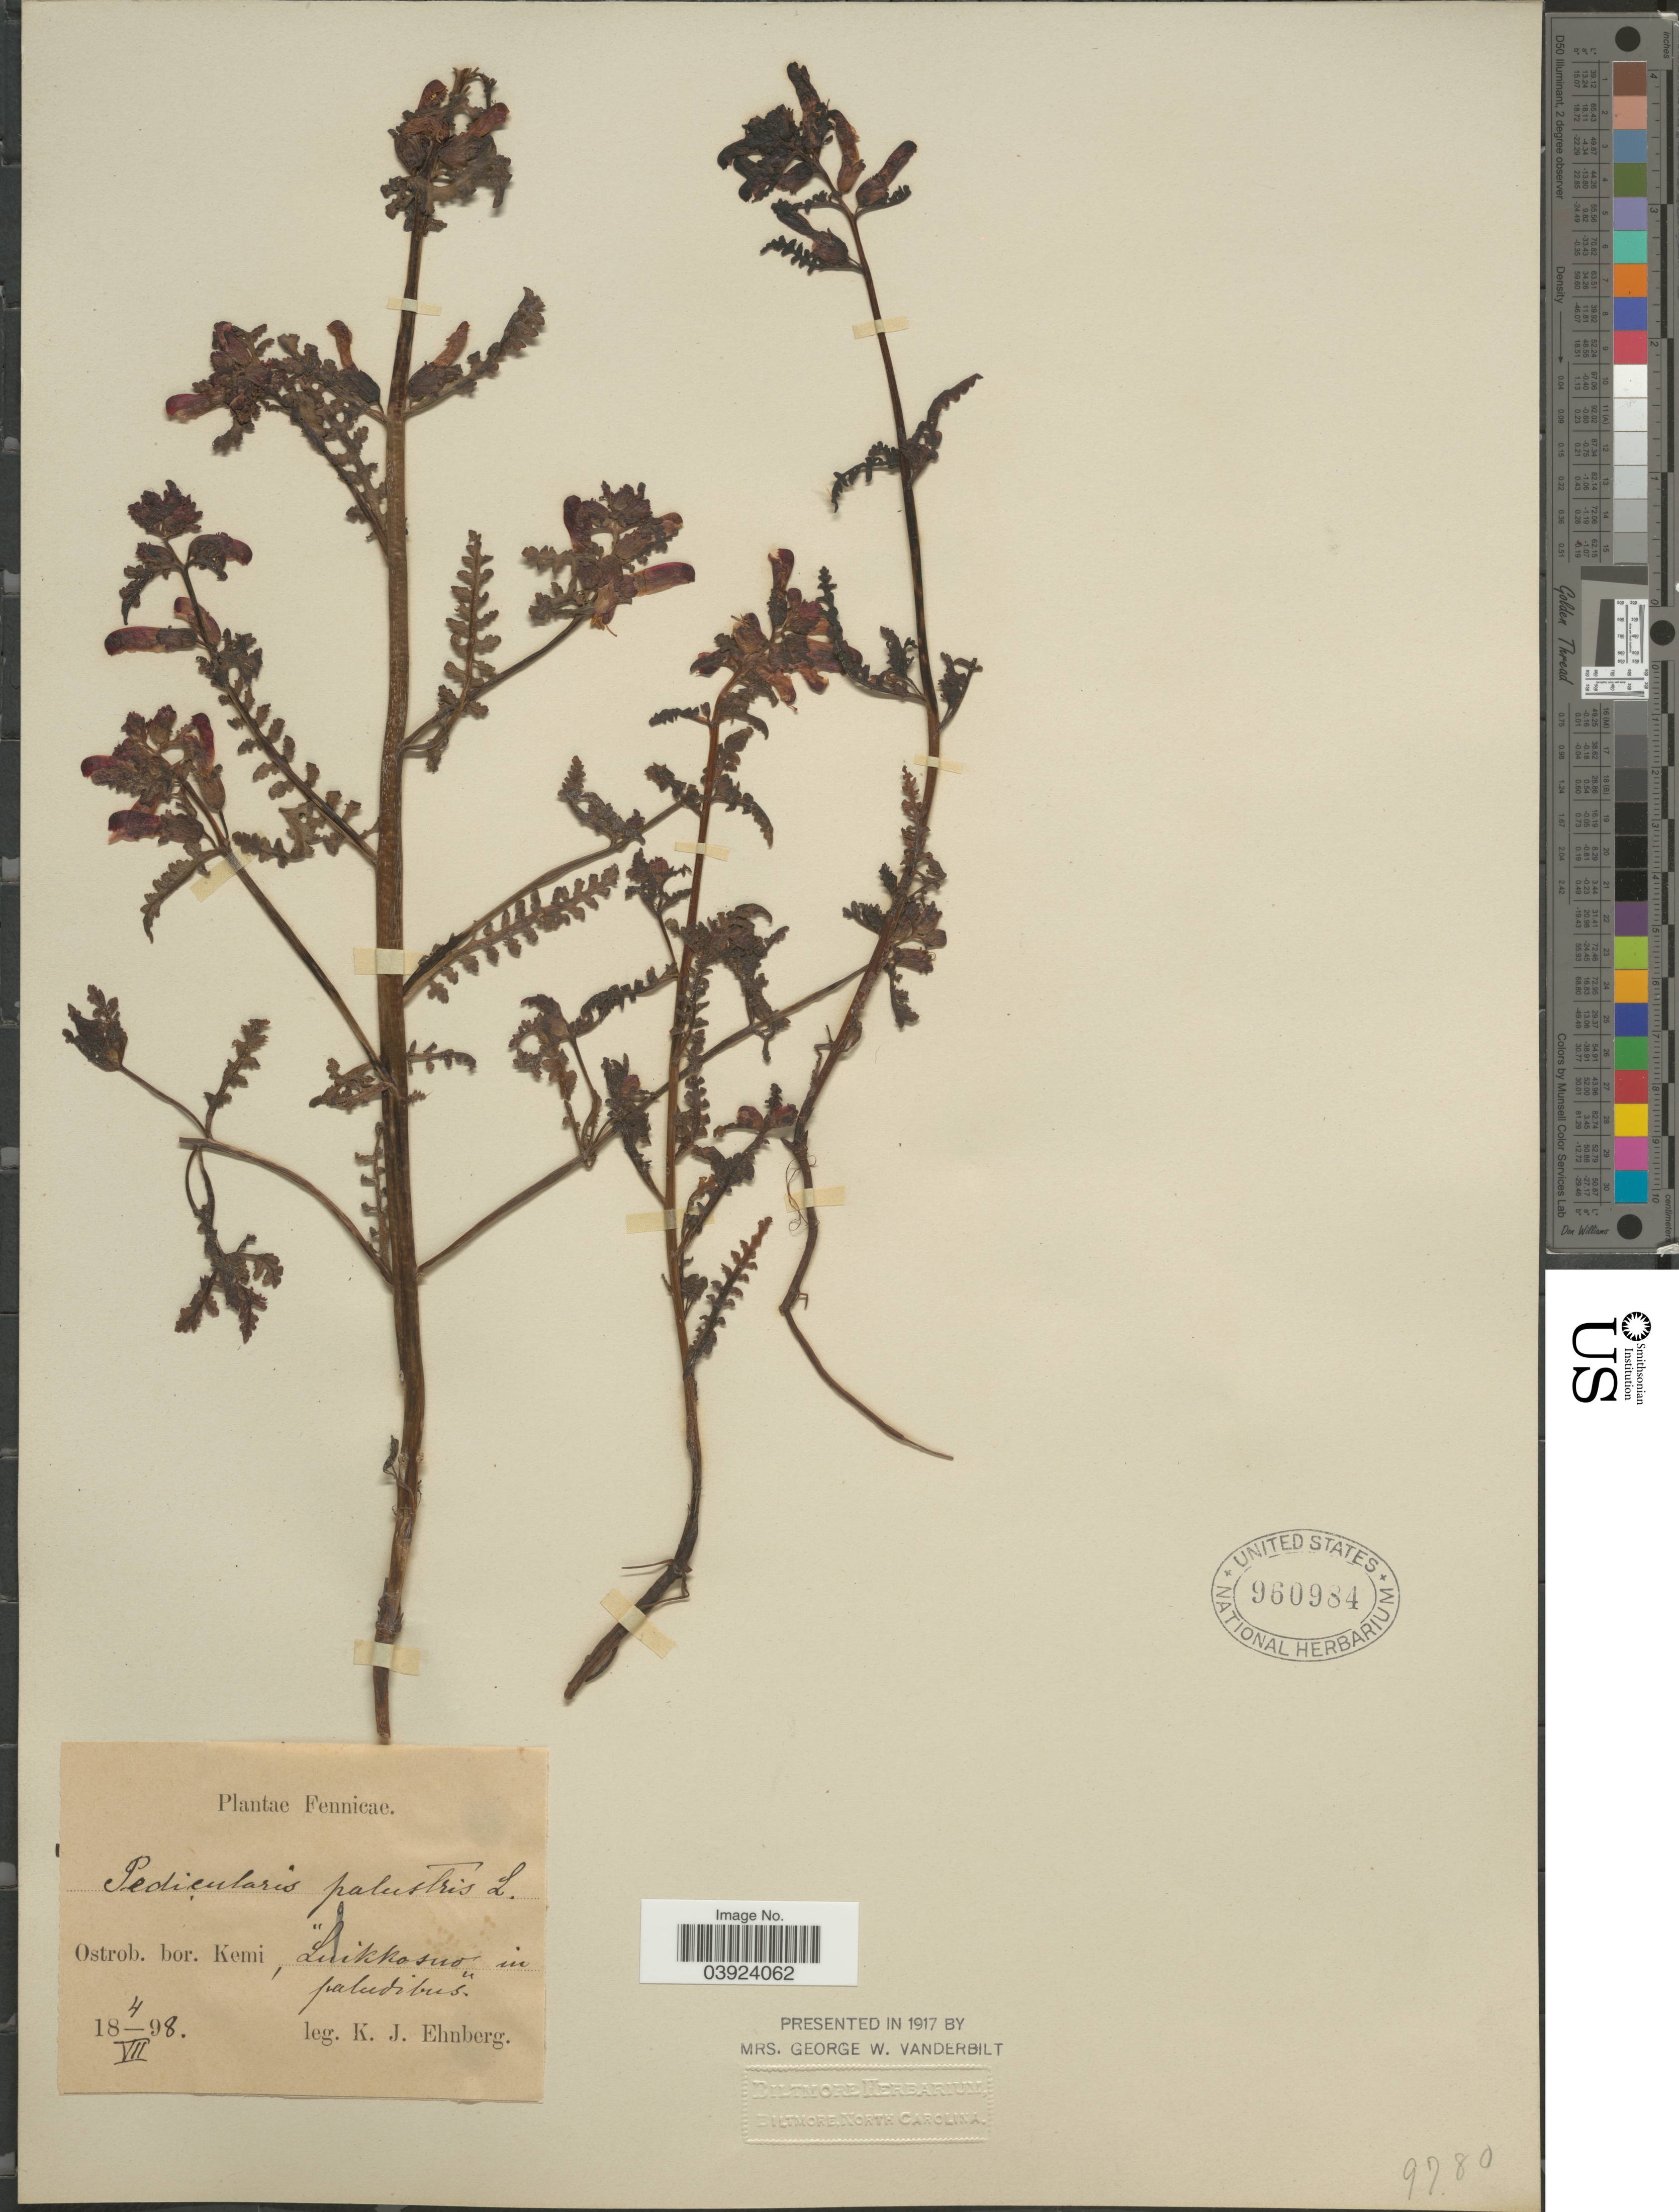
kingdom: Plantae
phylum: Tracheophyta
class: Magnoliopsida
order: Lamiales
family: Orobanchaceae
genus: Pedicularis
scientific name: Pedicularis palustris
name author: L.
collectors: K. Ehnberg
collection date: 1898-07-04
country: Finland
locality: Fennicae. Ostrob. bor. Kemi, "Luikkosno" in paludibus.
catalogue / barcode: US 960984